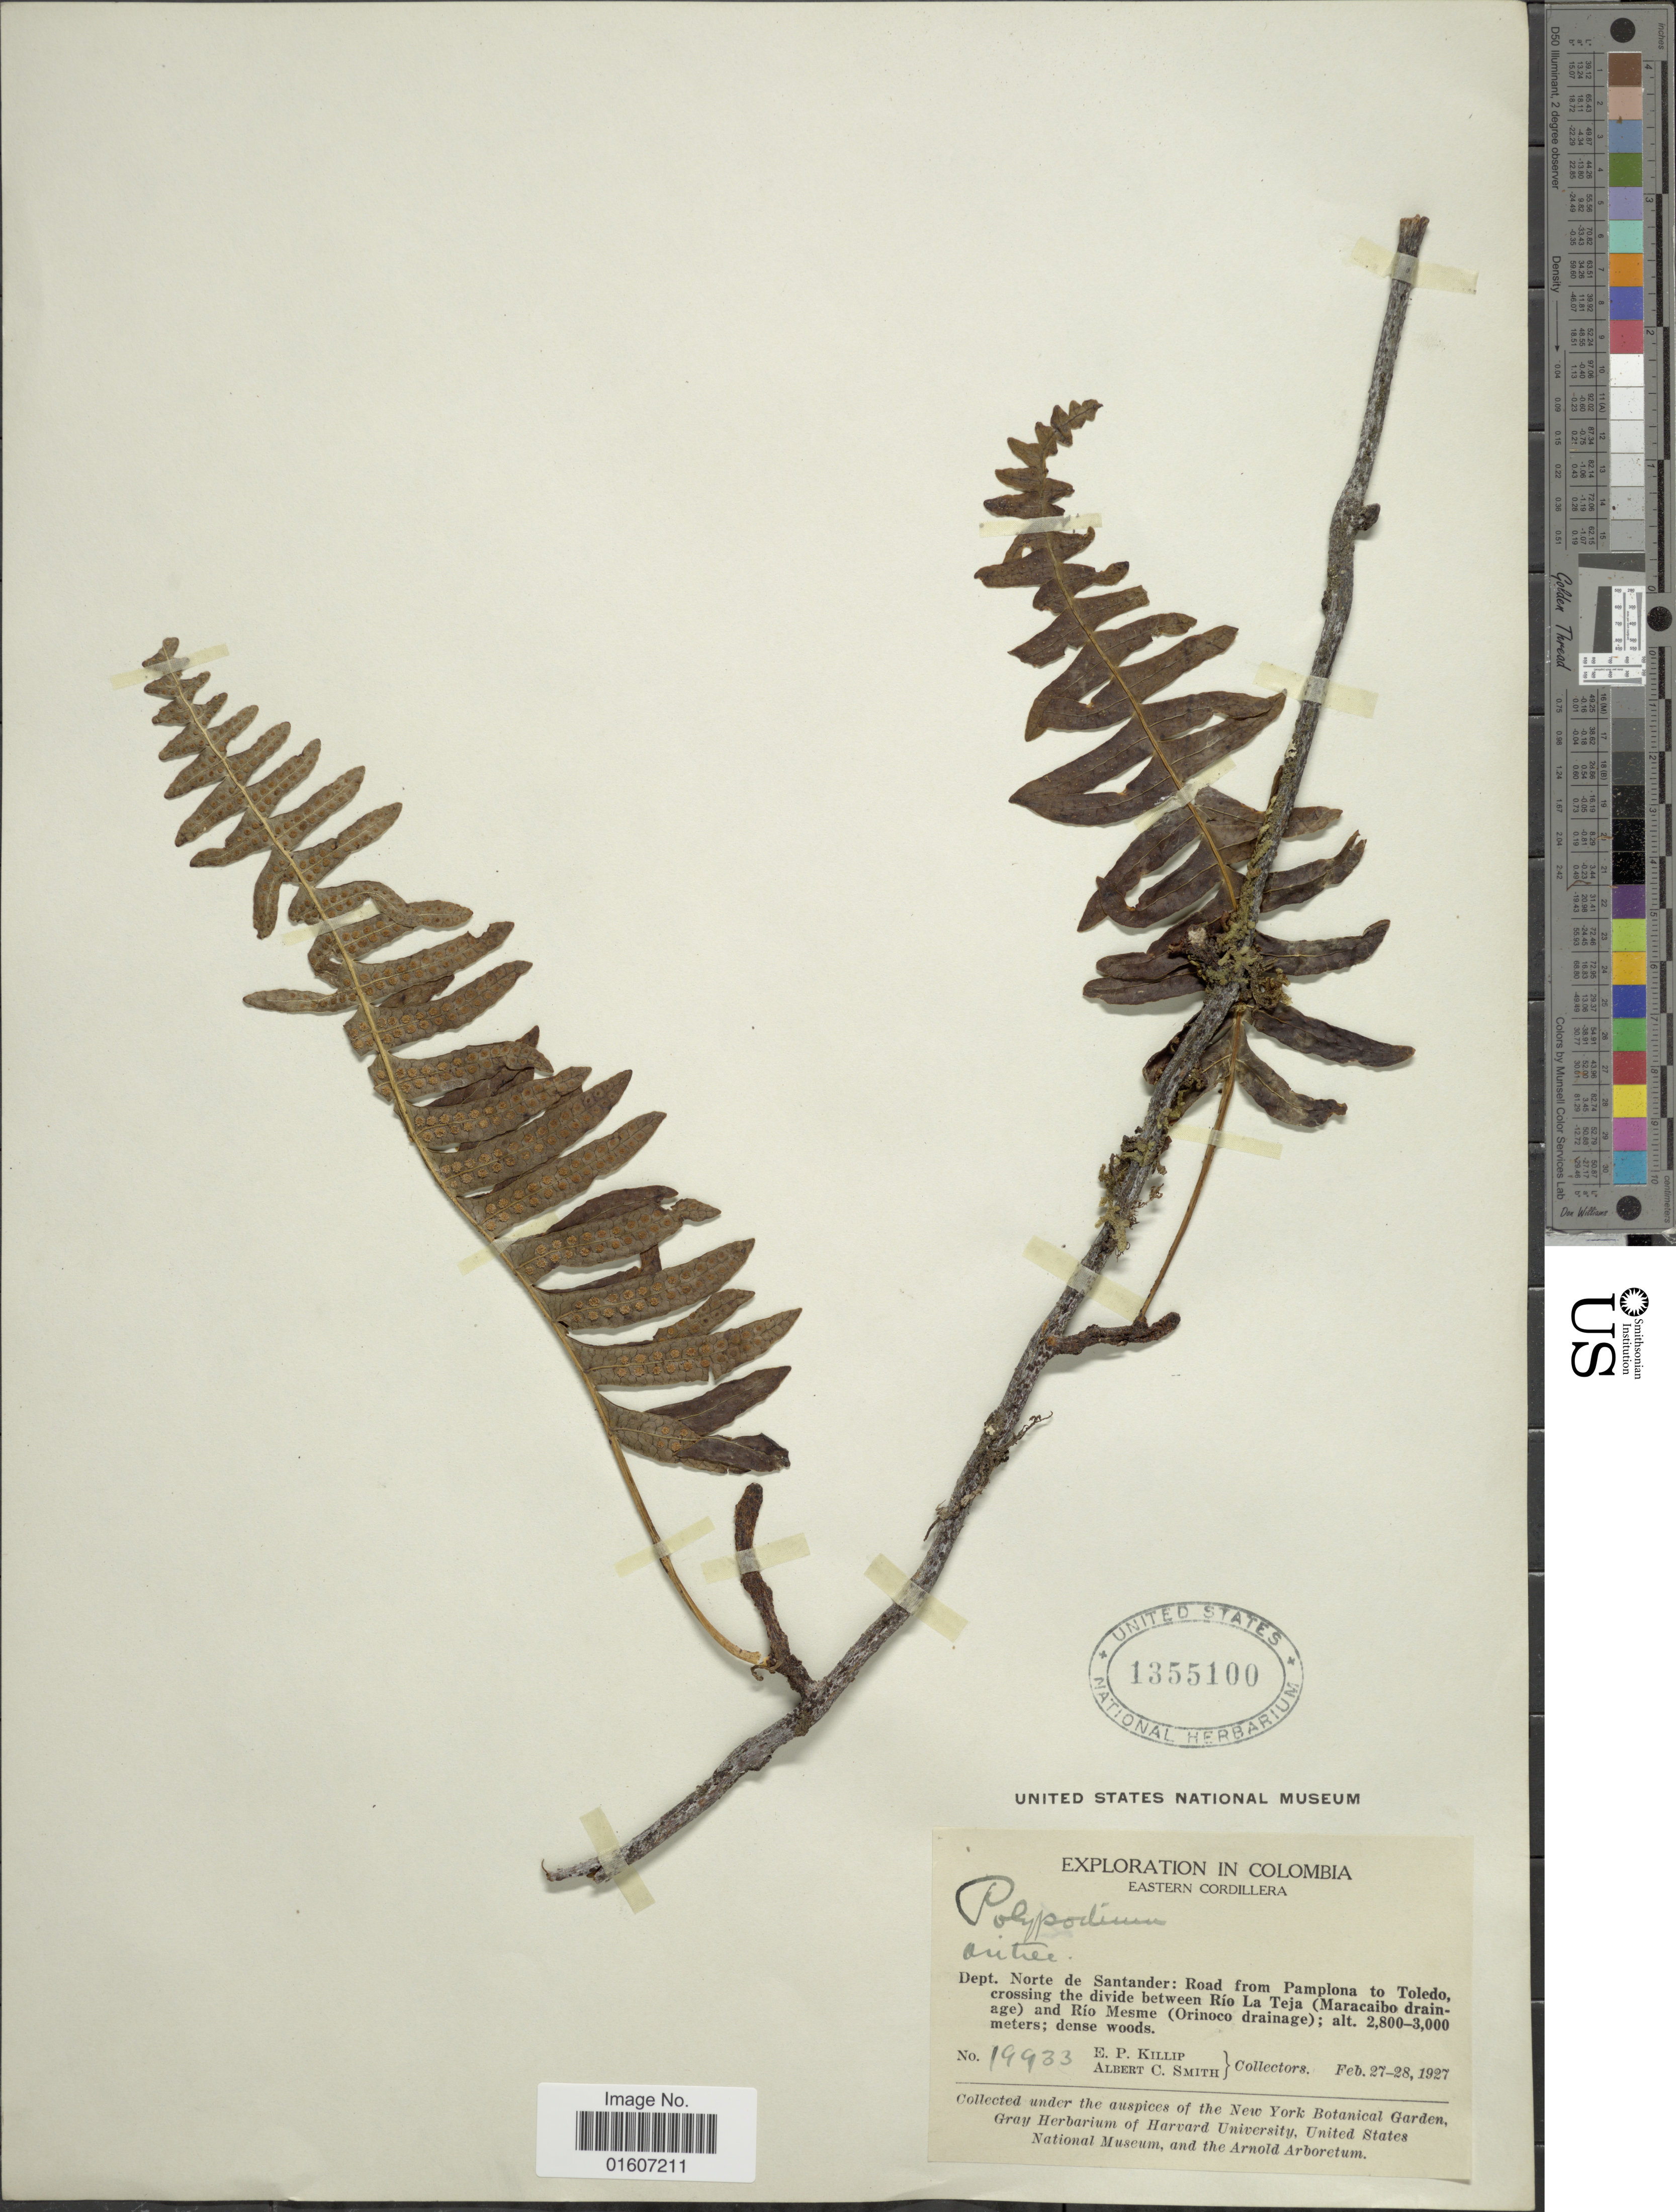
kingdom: Plantae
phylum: Tracheophyta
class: Polypodiopsida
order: Polypodiales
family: Polypodiaceae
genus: Serpocaulon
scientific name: Serpocaulon sp.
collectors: E. P. Killip & A. C. Smith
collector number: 19933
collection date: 1927-02-27/1927-02-28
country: Colombia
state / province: Norte de Santander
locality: Eastern Cordillera, Dept Norte de Santander: Road from Pamplona to Toledo, crossing the divide between Río La teja (Maracaibo drainage) and Río Mesme (Orinoco drainage)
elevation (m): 2800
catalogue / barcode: US 1355100